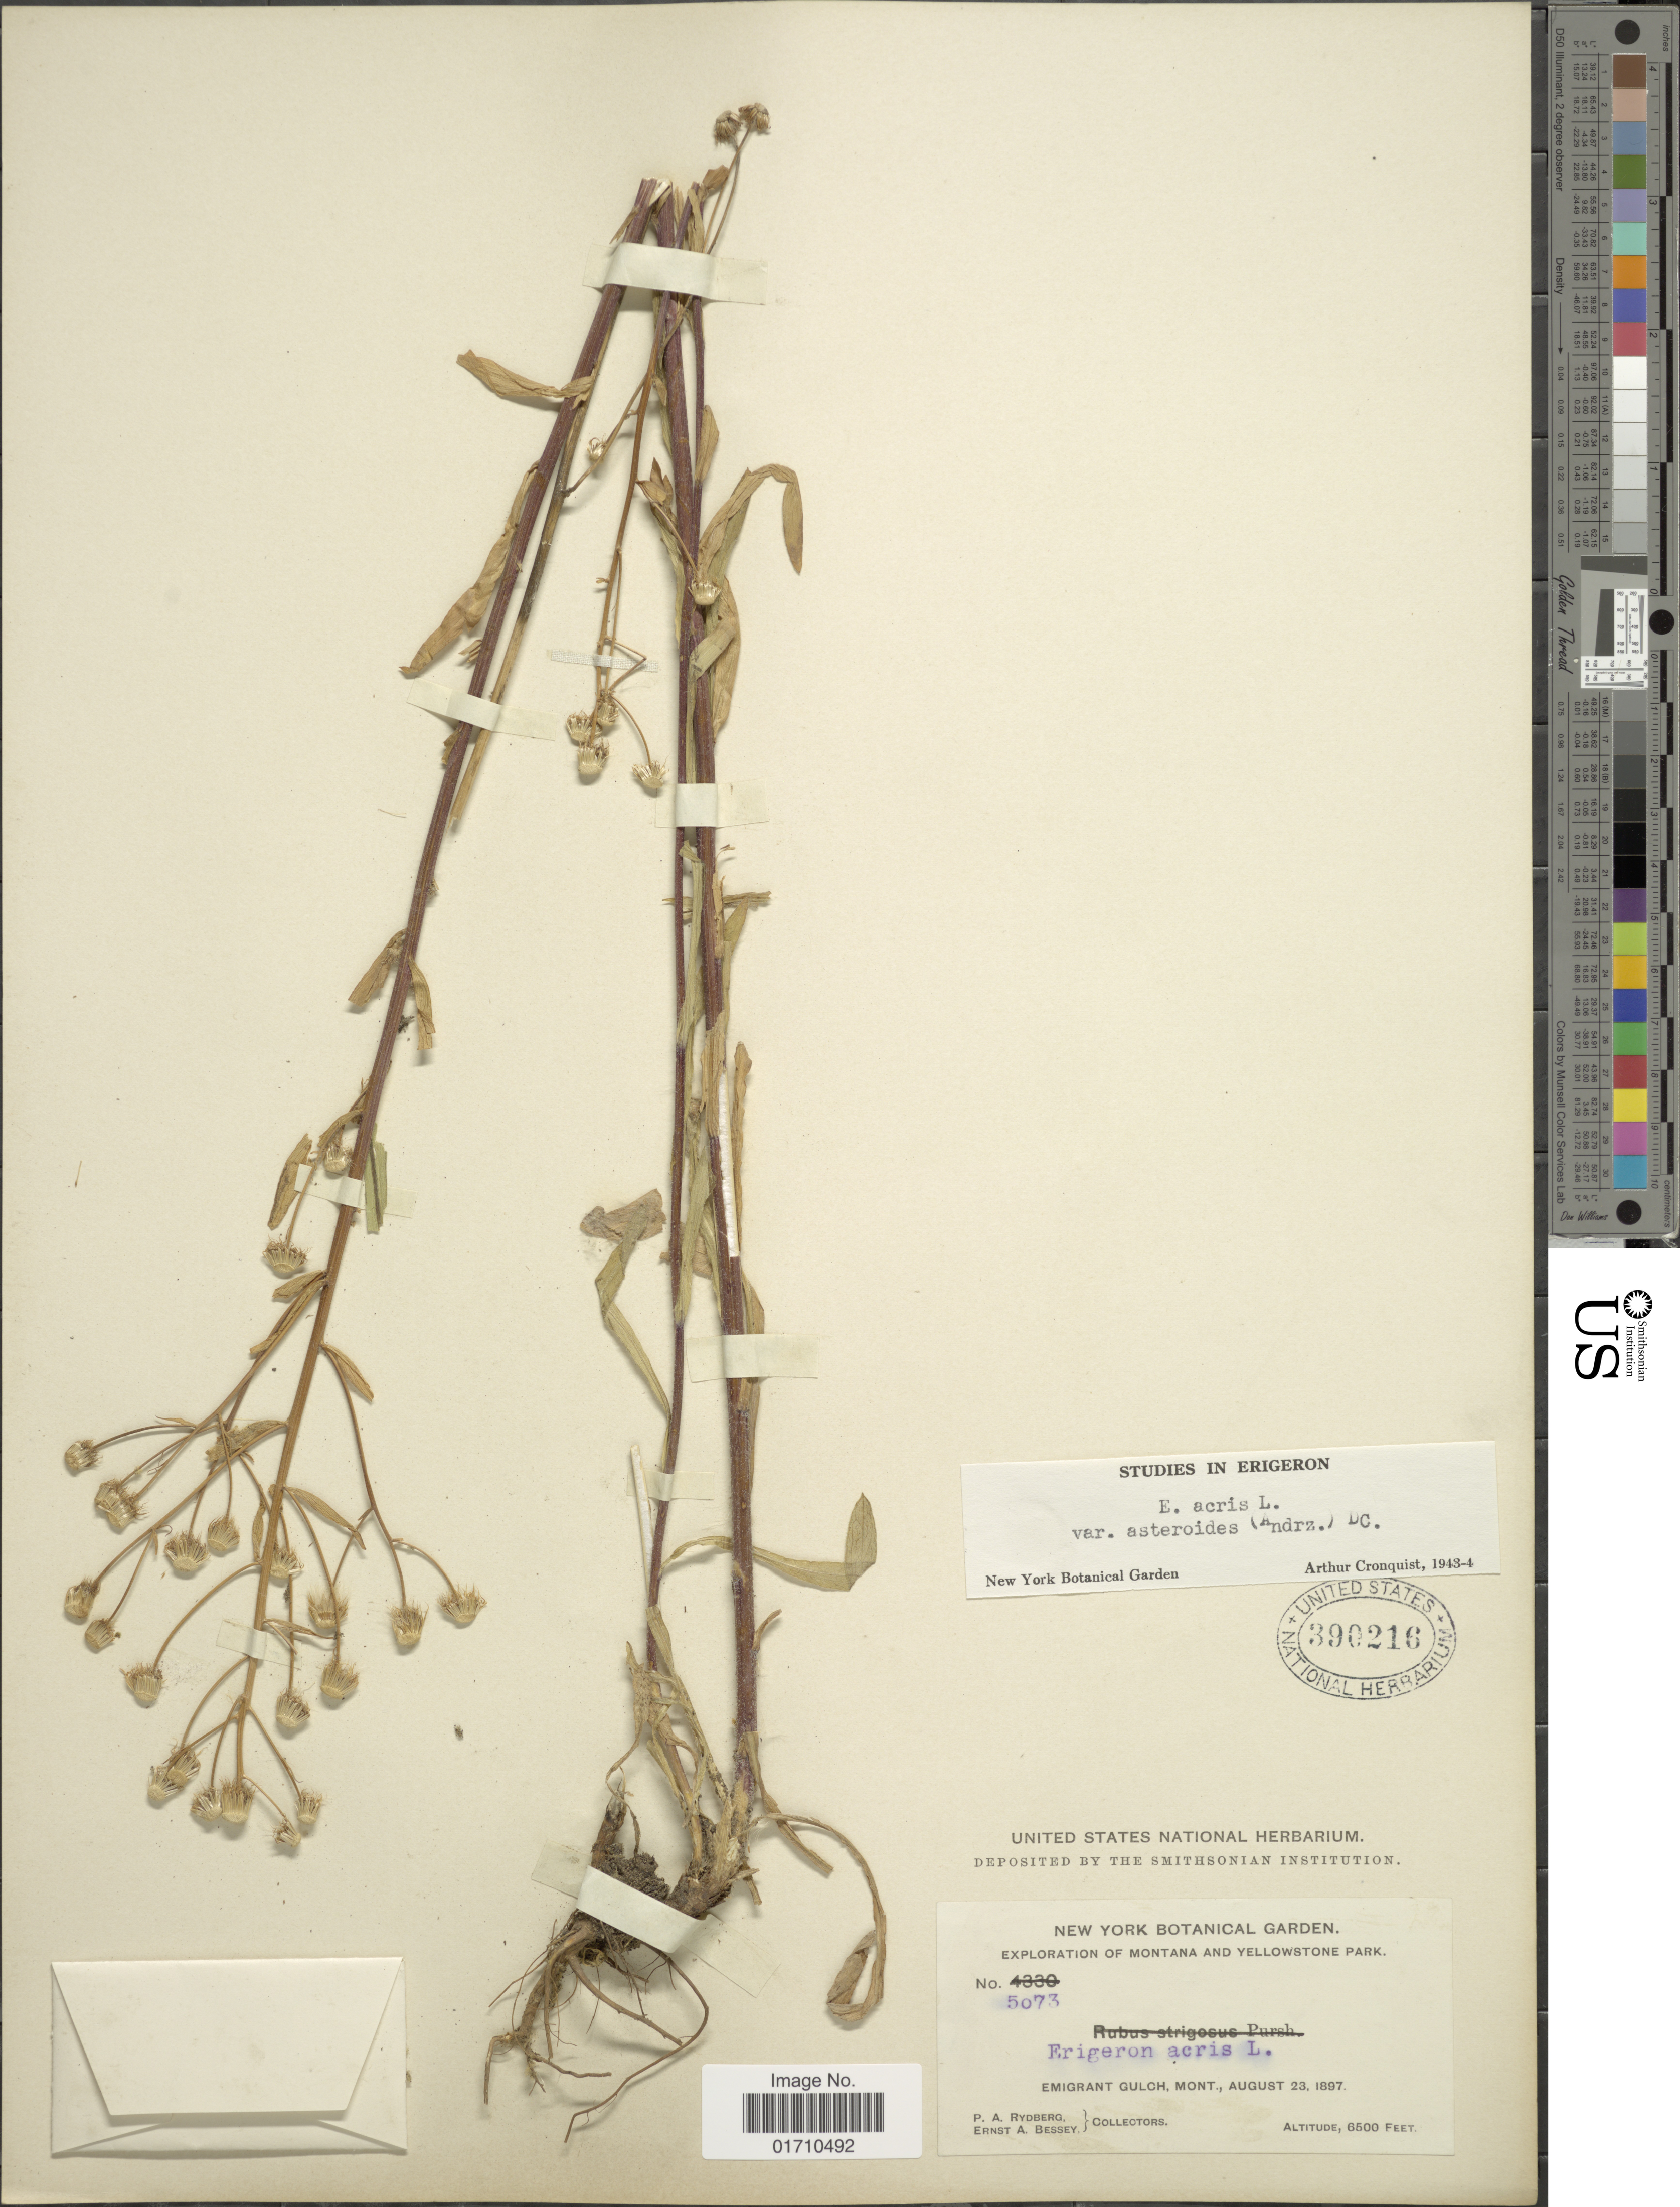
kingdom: Plantae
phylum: Tracheophyta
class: Magnoliopsida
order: Asterales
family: Asteraceae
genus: Erigeron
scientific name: Erigeron acris var. asteroides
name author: (Andrz.) DC.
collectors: P. A. Rydberg & E. A. Bessey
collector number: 5073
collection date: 1897-08-23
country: United States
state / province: Montana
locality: Yellowstone Park, Emigrant Gulch, Mont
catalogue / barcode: US 390216